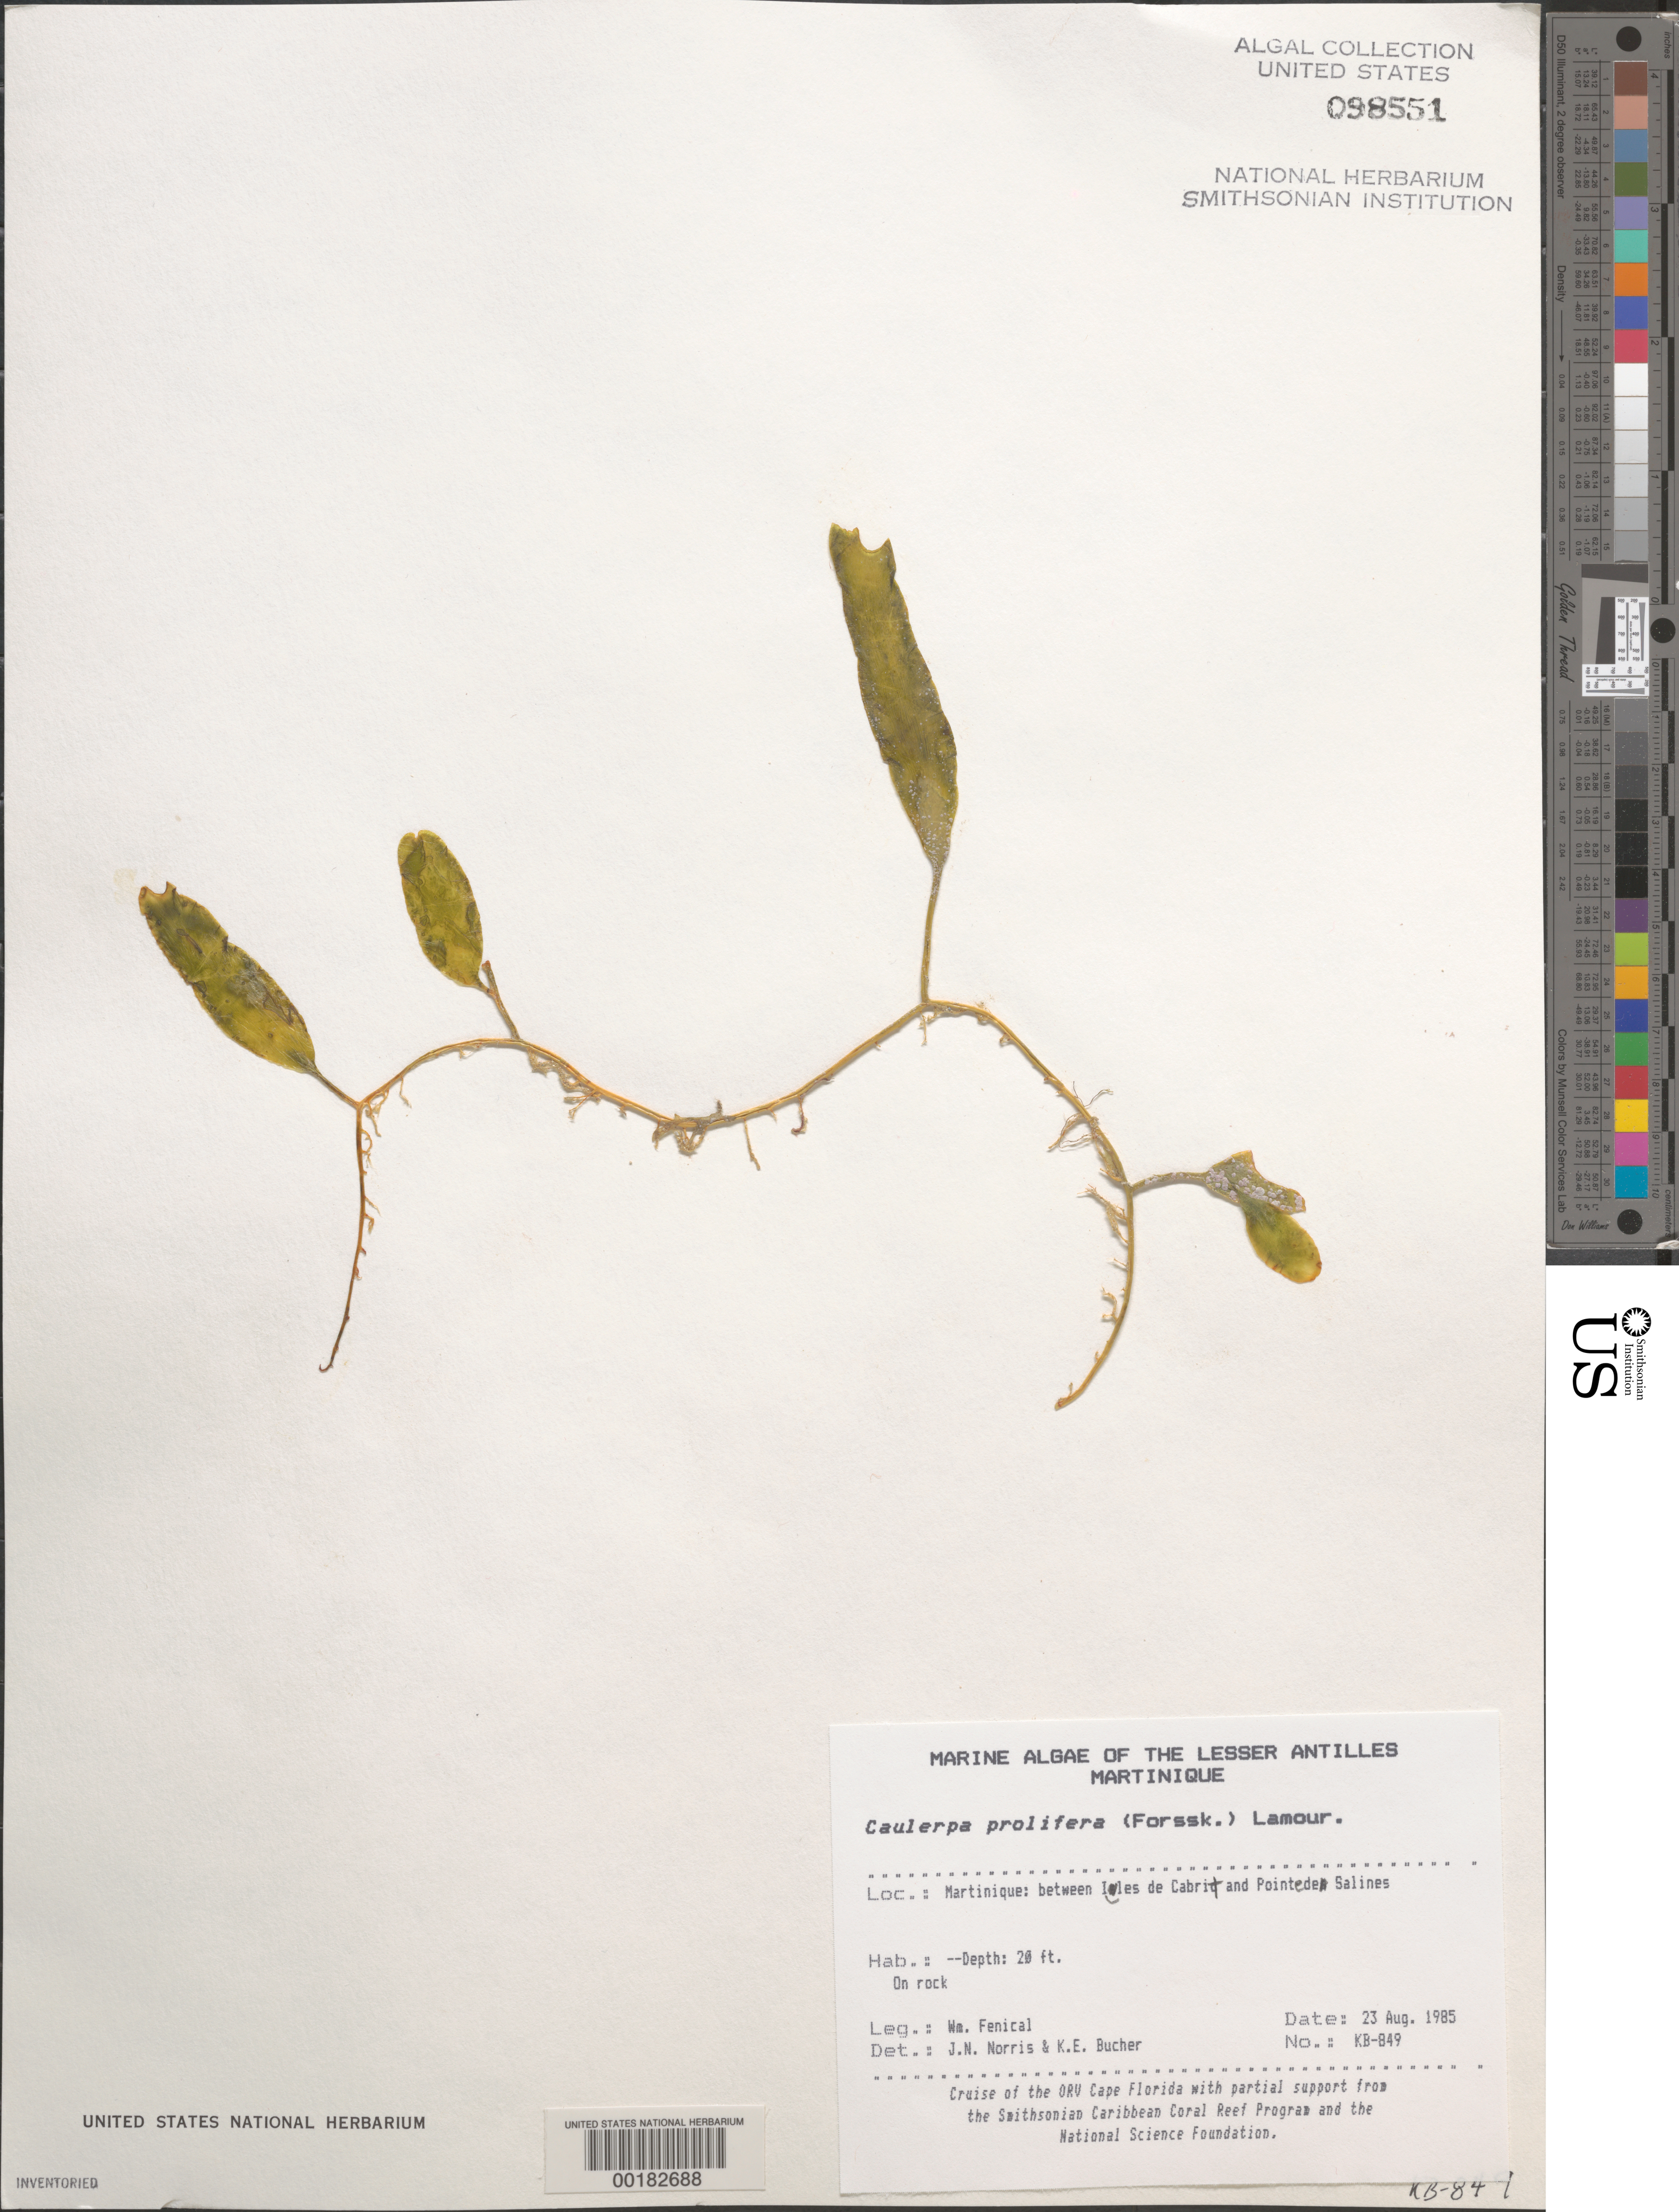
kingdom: Plantae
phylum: Chlorophyta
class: Ulvophyceae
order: Bryopsidales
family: Caulerpaceae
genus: Caulerpa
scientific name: Caulerpa prolifera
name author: (Forssk.) J.V.Lamouroux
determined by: Norris, J. N.; Bucher, K. E.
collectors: W. Fenical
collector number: Kb-849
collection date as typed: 23 Aug 1985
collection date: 1985-08-23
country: Martinique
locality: Between Iles de Cabrit and Pointe de Salines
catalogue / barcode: US 98551